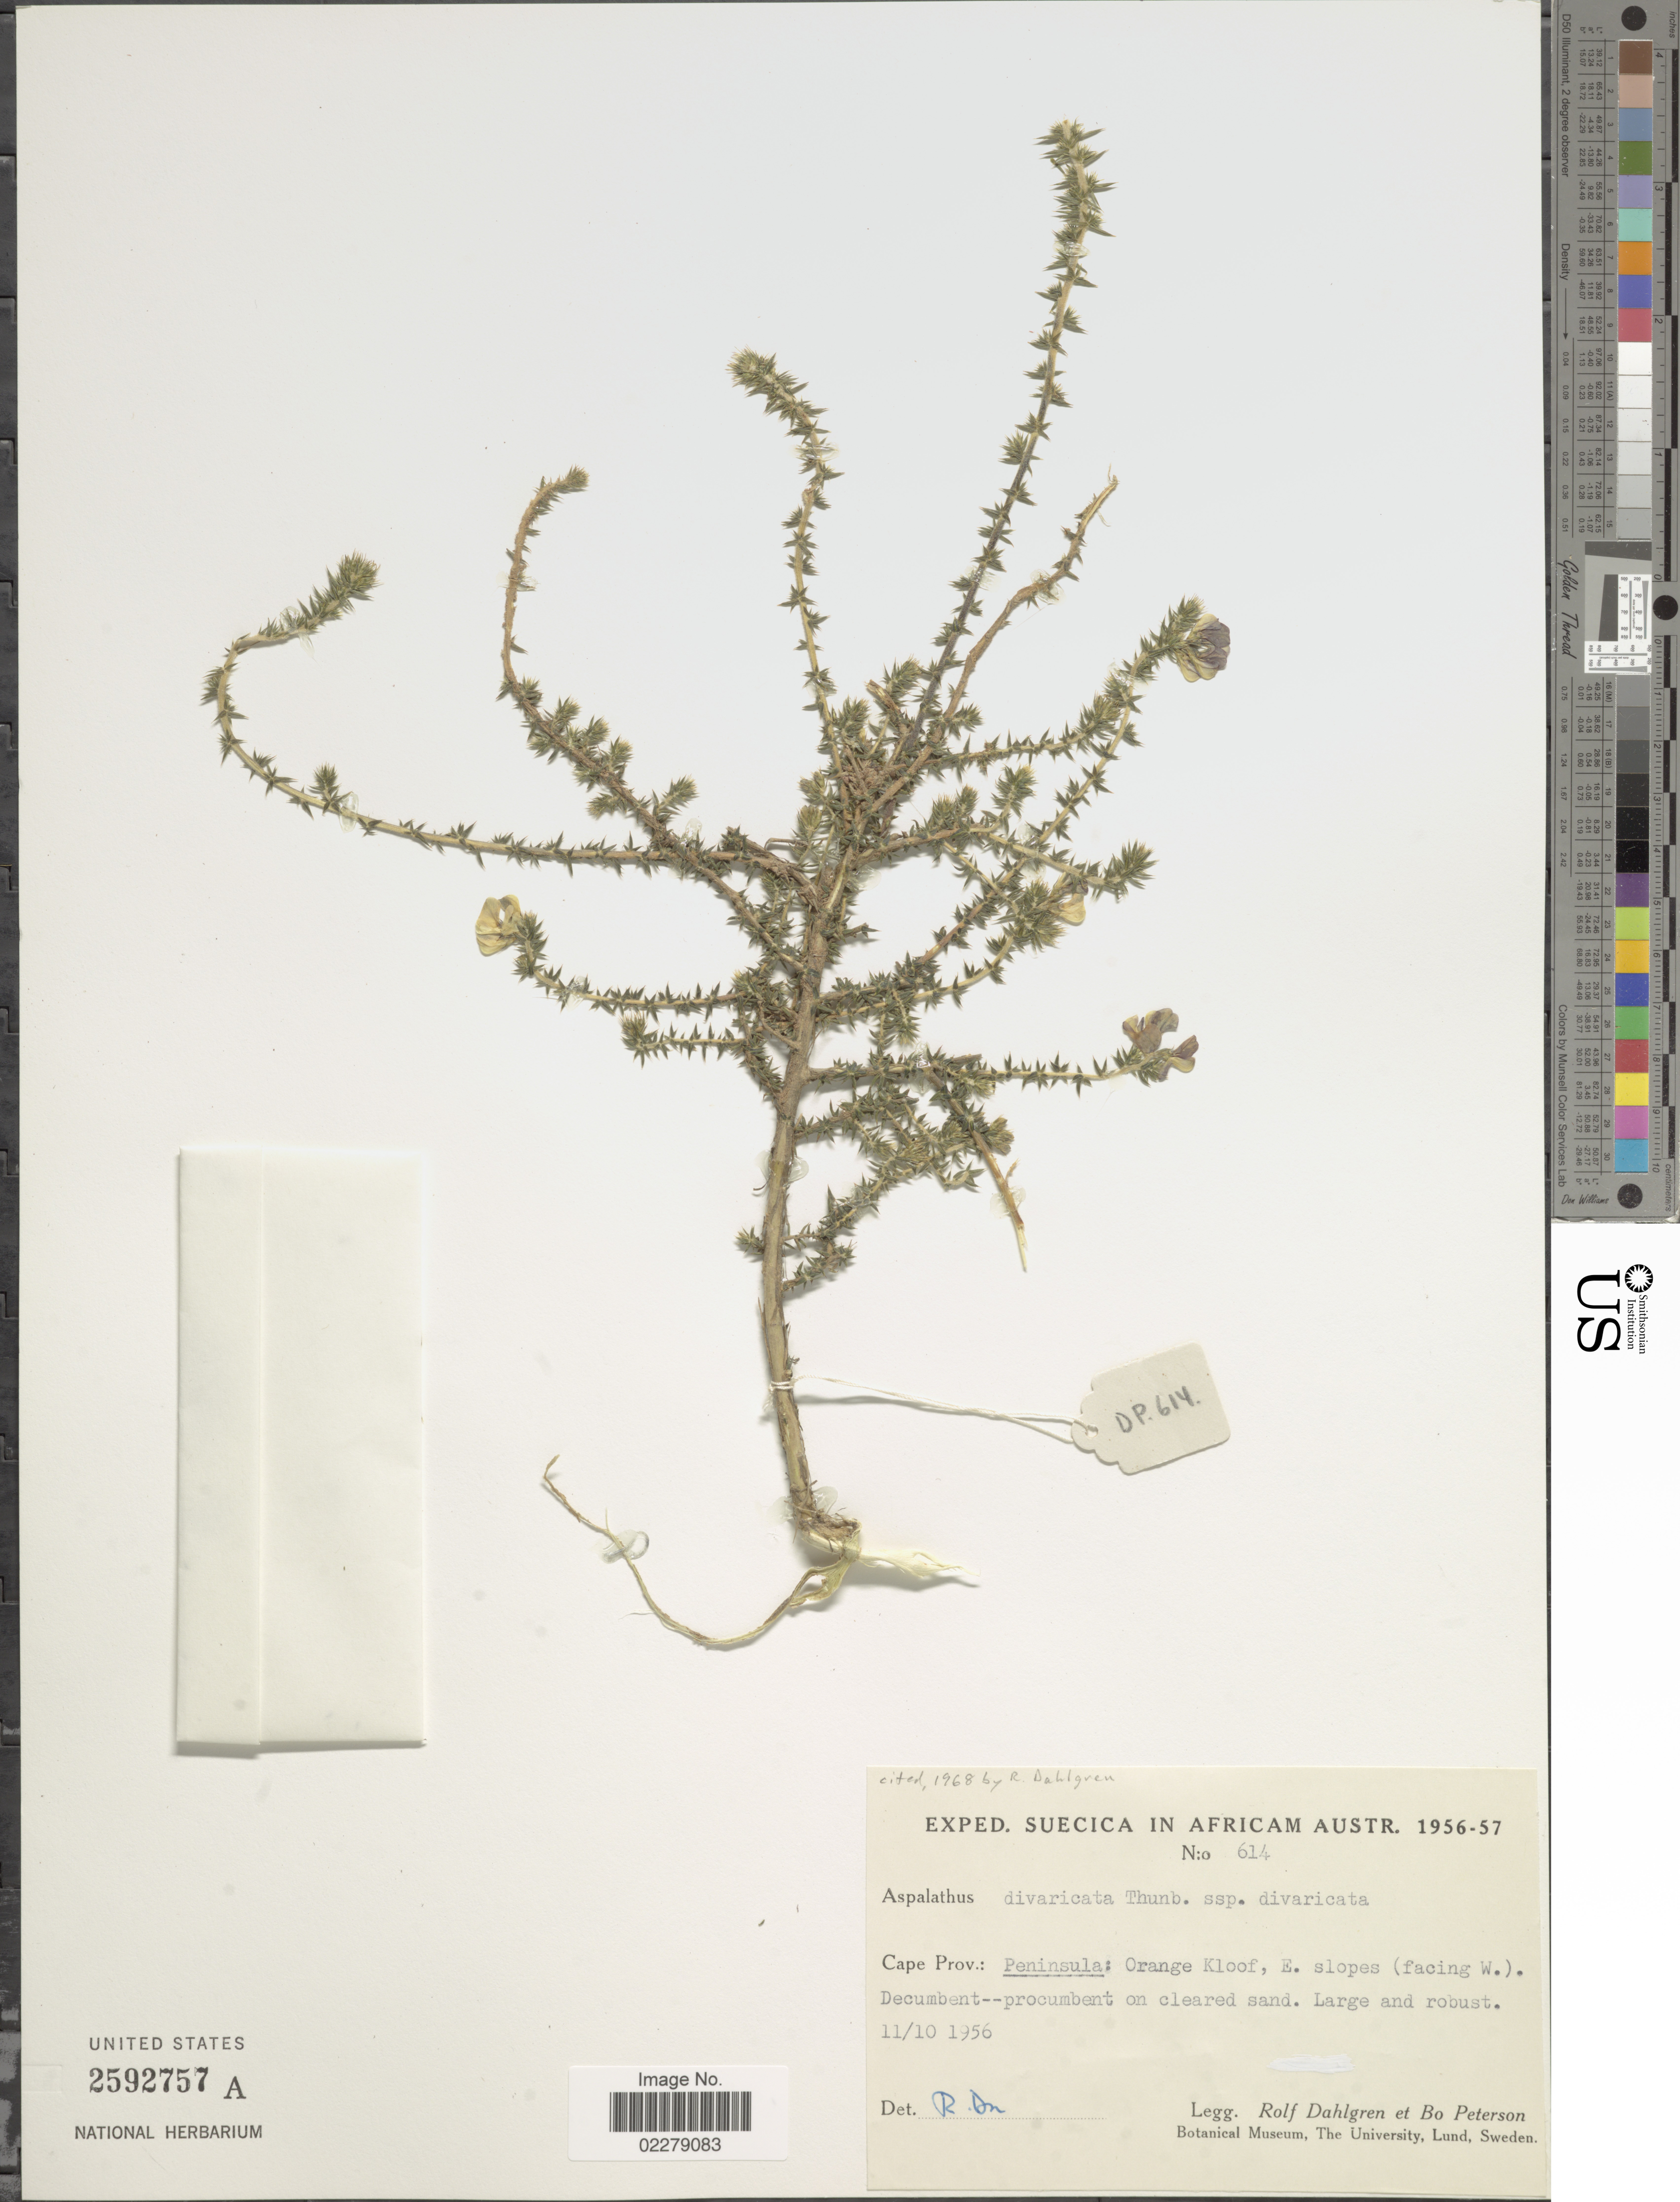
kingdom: Plantae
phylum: Tracheophyta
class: Magnoliopsida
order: Fabales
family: Fabaceae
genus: Aspalathus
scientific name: Aspalathus divaricata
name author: Thunb.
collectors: R. Dahlgren & B. H. Peterson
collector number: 614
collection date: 1956-10-11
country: South Africa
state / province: Western Cape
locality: Peninsula: Orange Kloof, E. slopes ( facing W.).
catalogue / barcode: US 2592757A